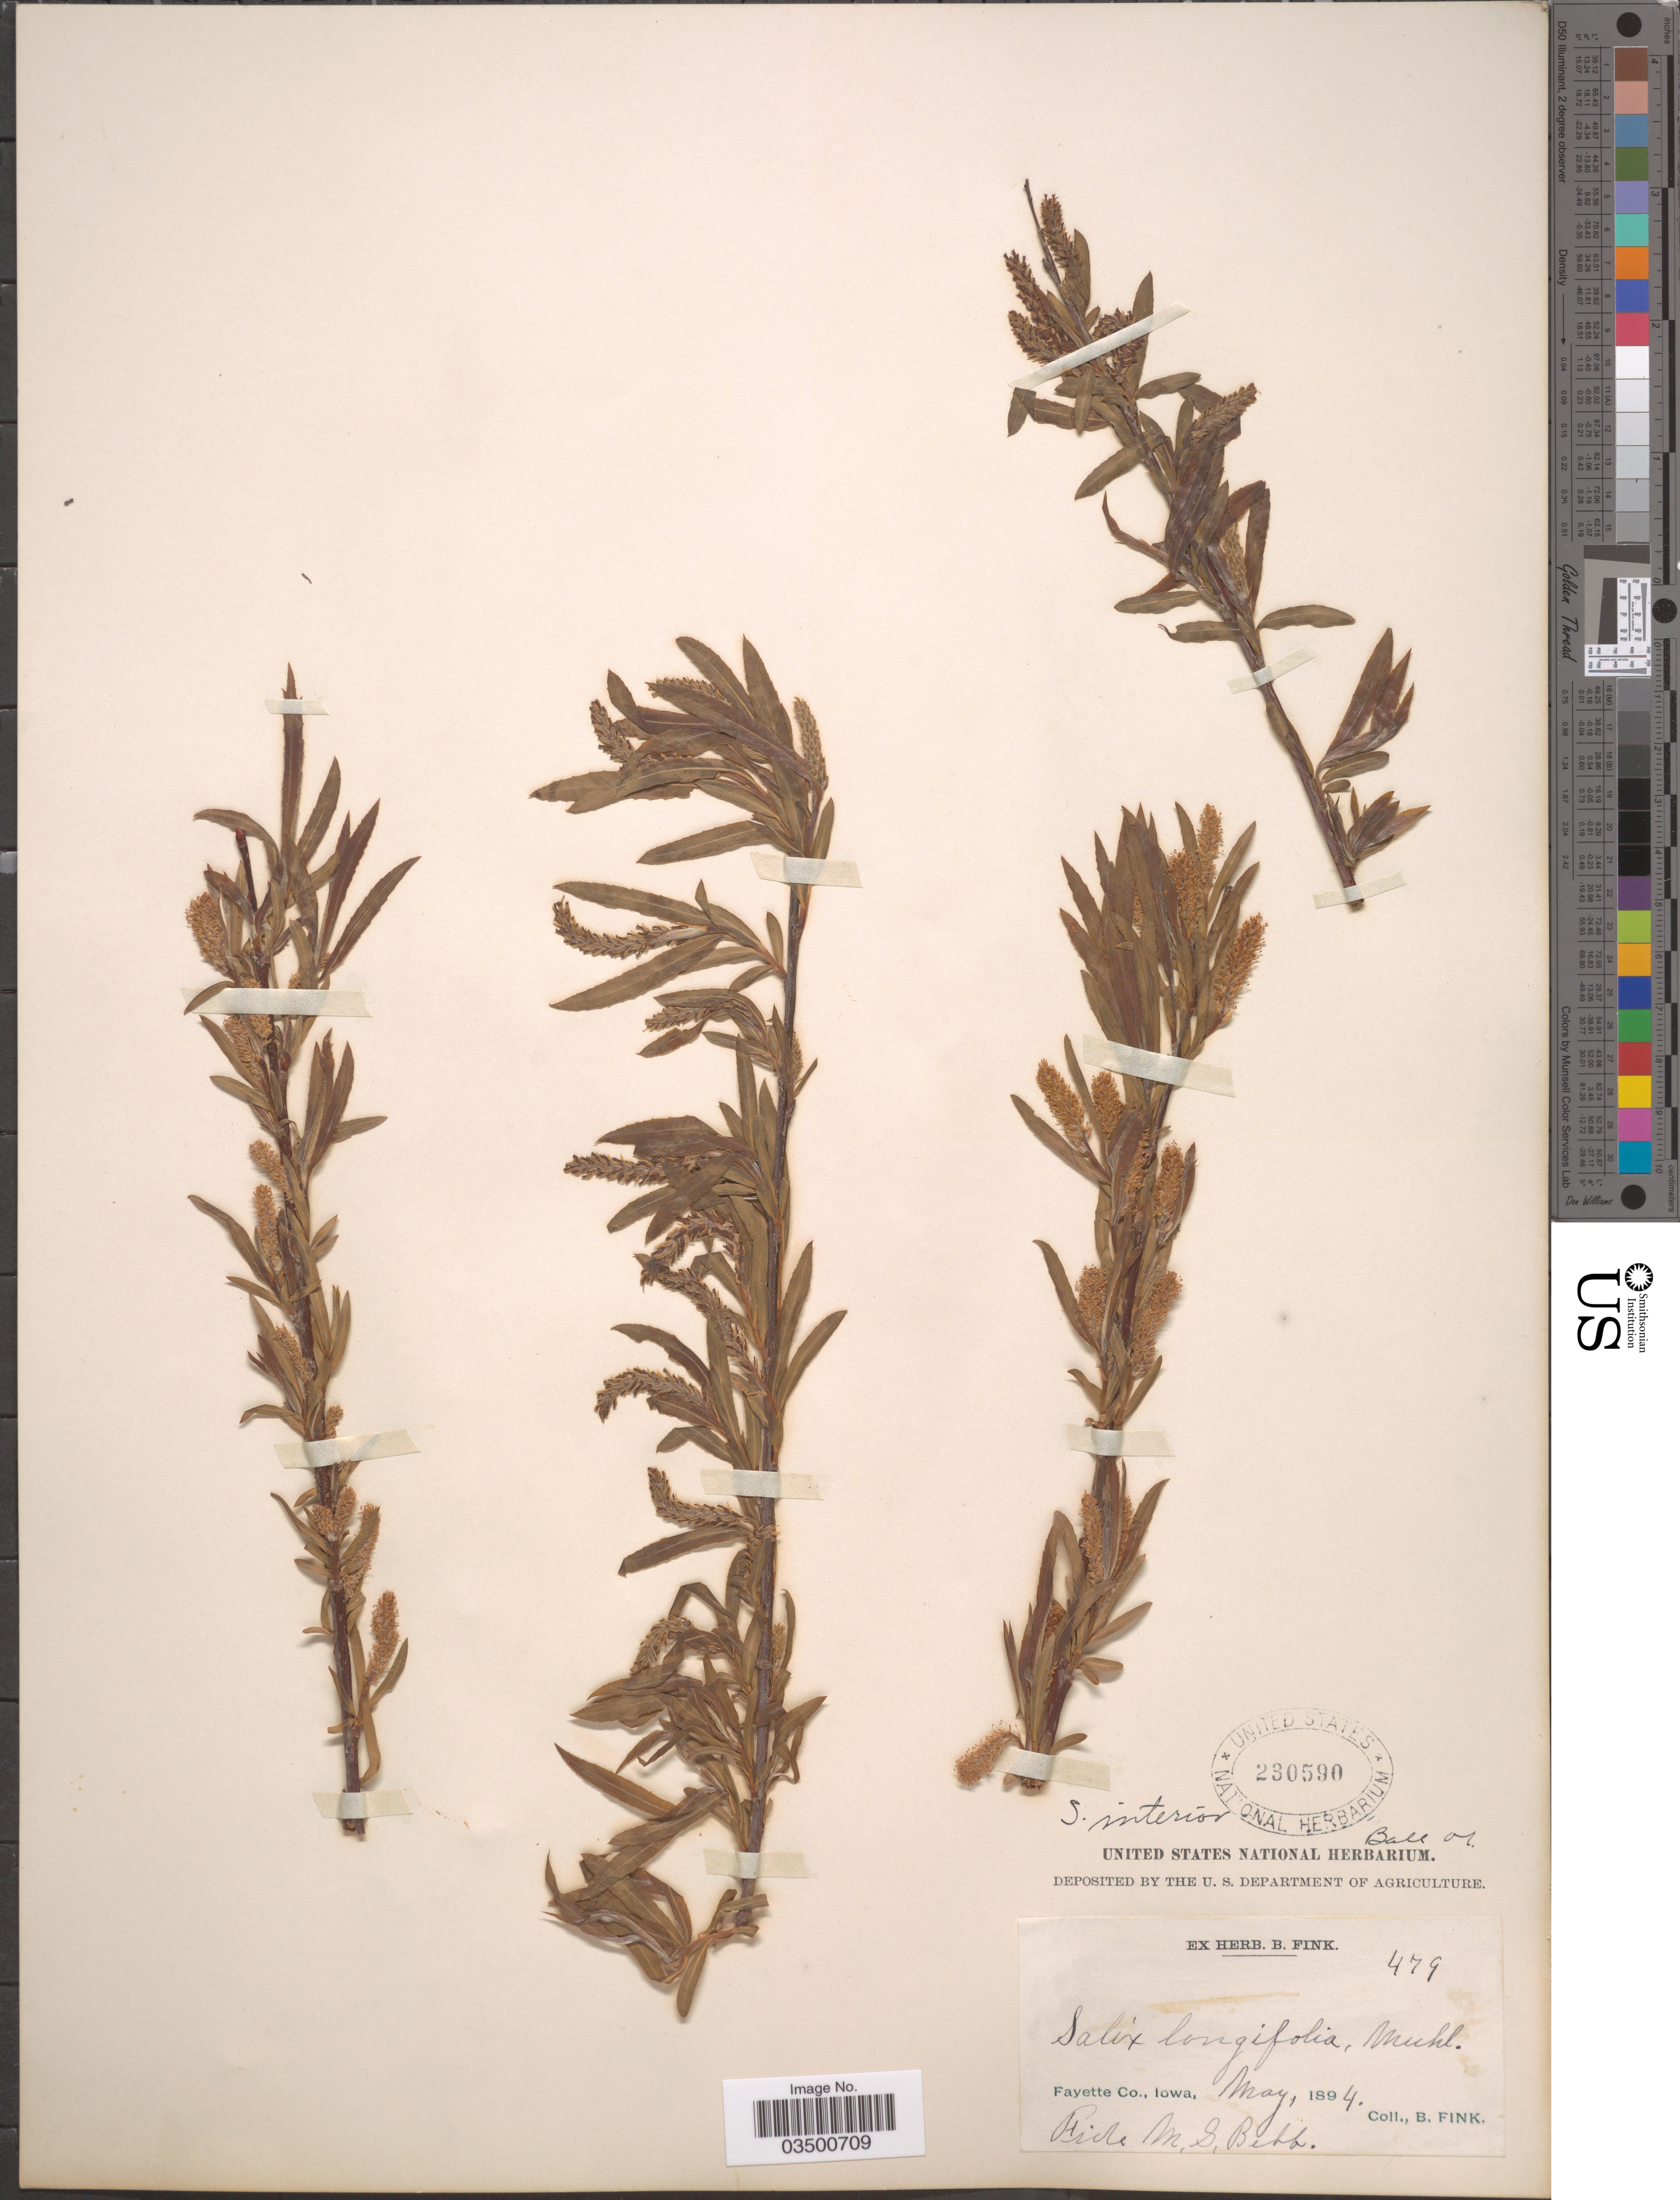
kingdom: Plantae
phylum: Tracheophyta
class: Magnoliopsida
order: Malpighiales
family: Salicaceae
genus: Salix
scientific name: Salix interior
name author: Rowlee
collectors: B. Fink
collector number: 479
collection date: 1894-05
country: United States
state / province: Iowa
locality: Fayette Co.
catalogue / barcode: US 230590